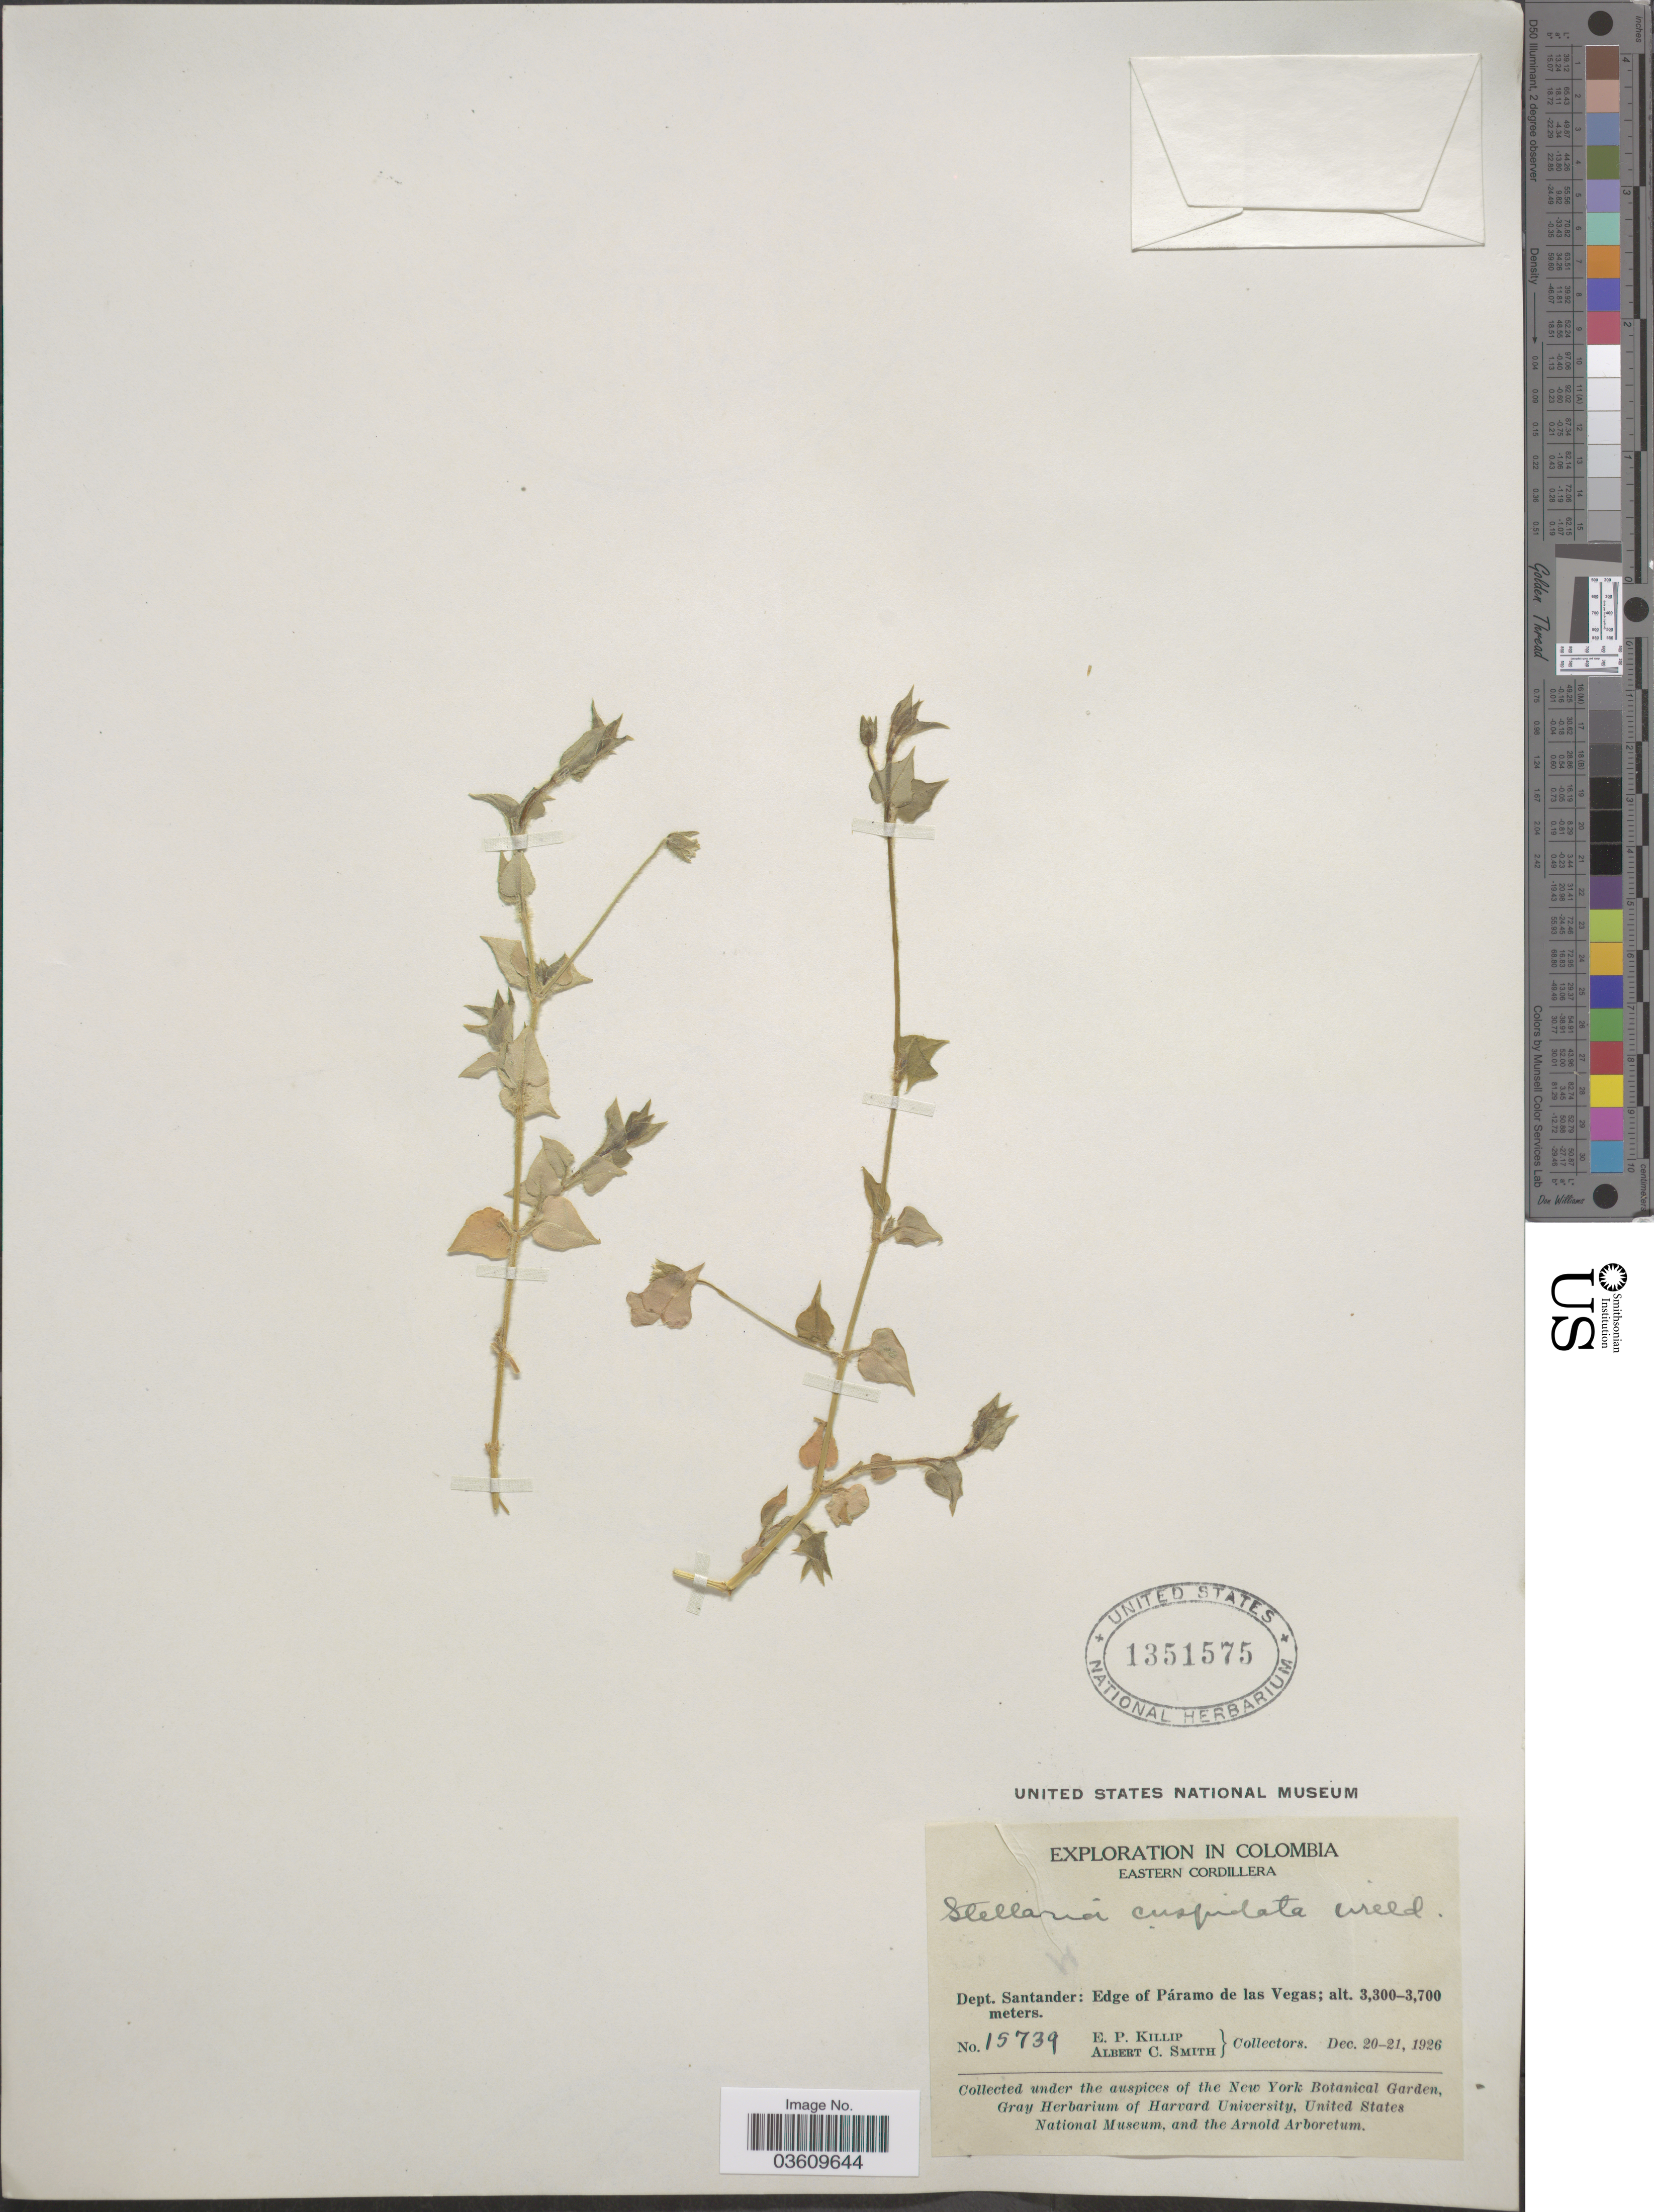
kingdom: Plantae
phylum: Tracheophyta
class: Magnoliopsida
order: Caryophyllales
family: Caryophyllaceae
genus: Stellaria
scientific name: Stellaria cuspidata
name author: Willd. ex Schltdl.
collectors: E. P. Killip & A. C. Smith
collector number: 15739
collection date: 1926-12-20/1926-12-21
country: Colombia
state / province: Santander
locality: Eastern Cordillera. Dept. Santander: Edge of Páramo de las Vegas.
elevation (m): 3300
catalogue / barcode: US 1351575